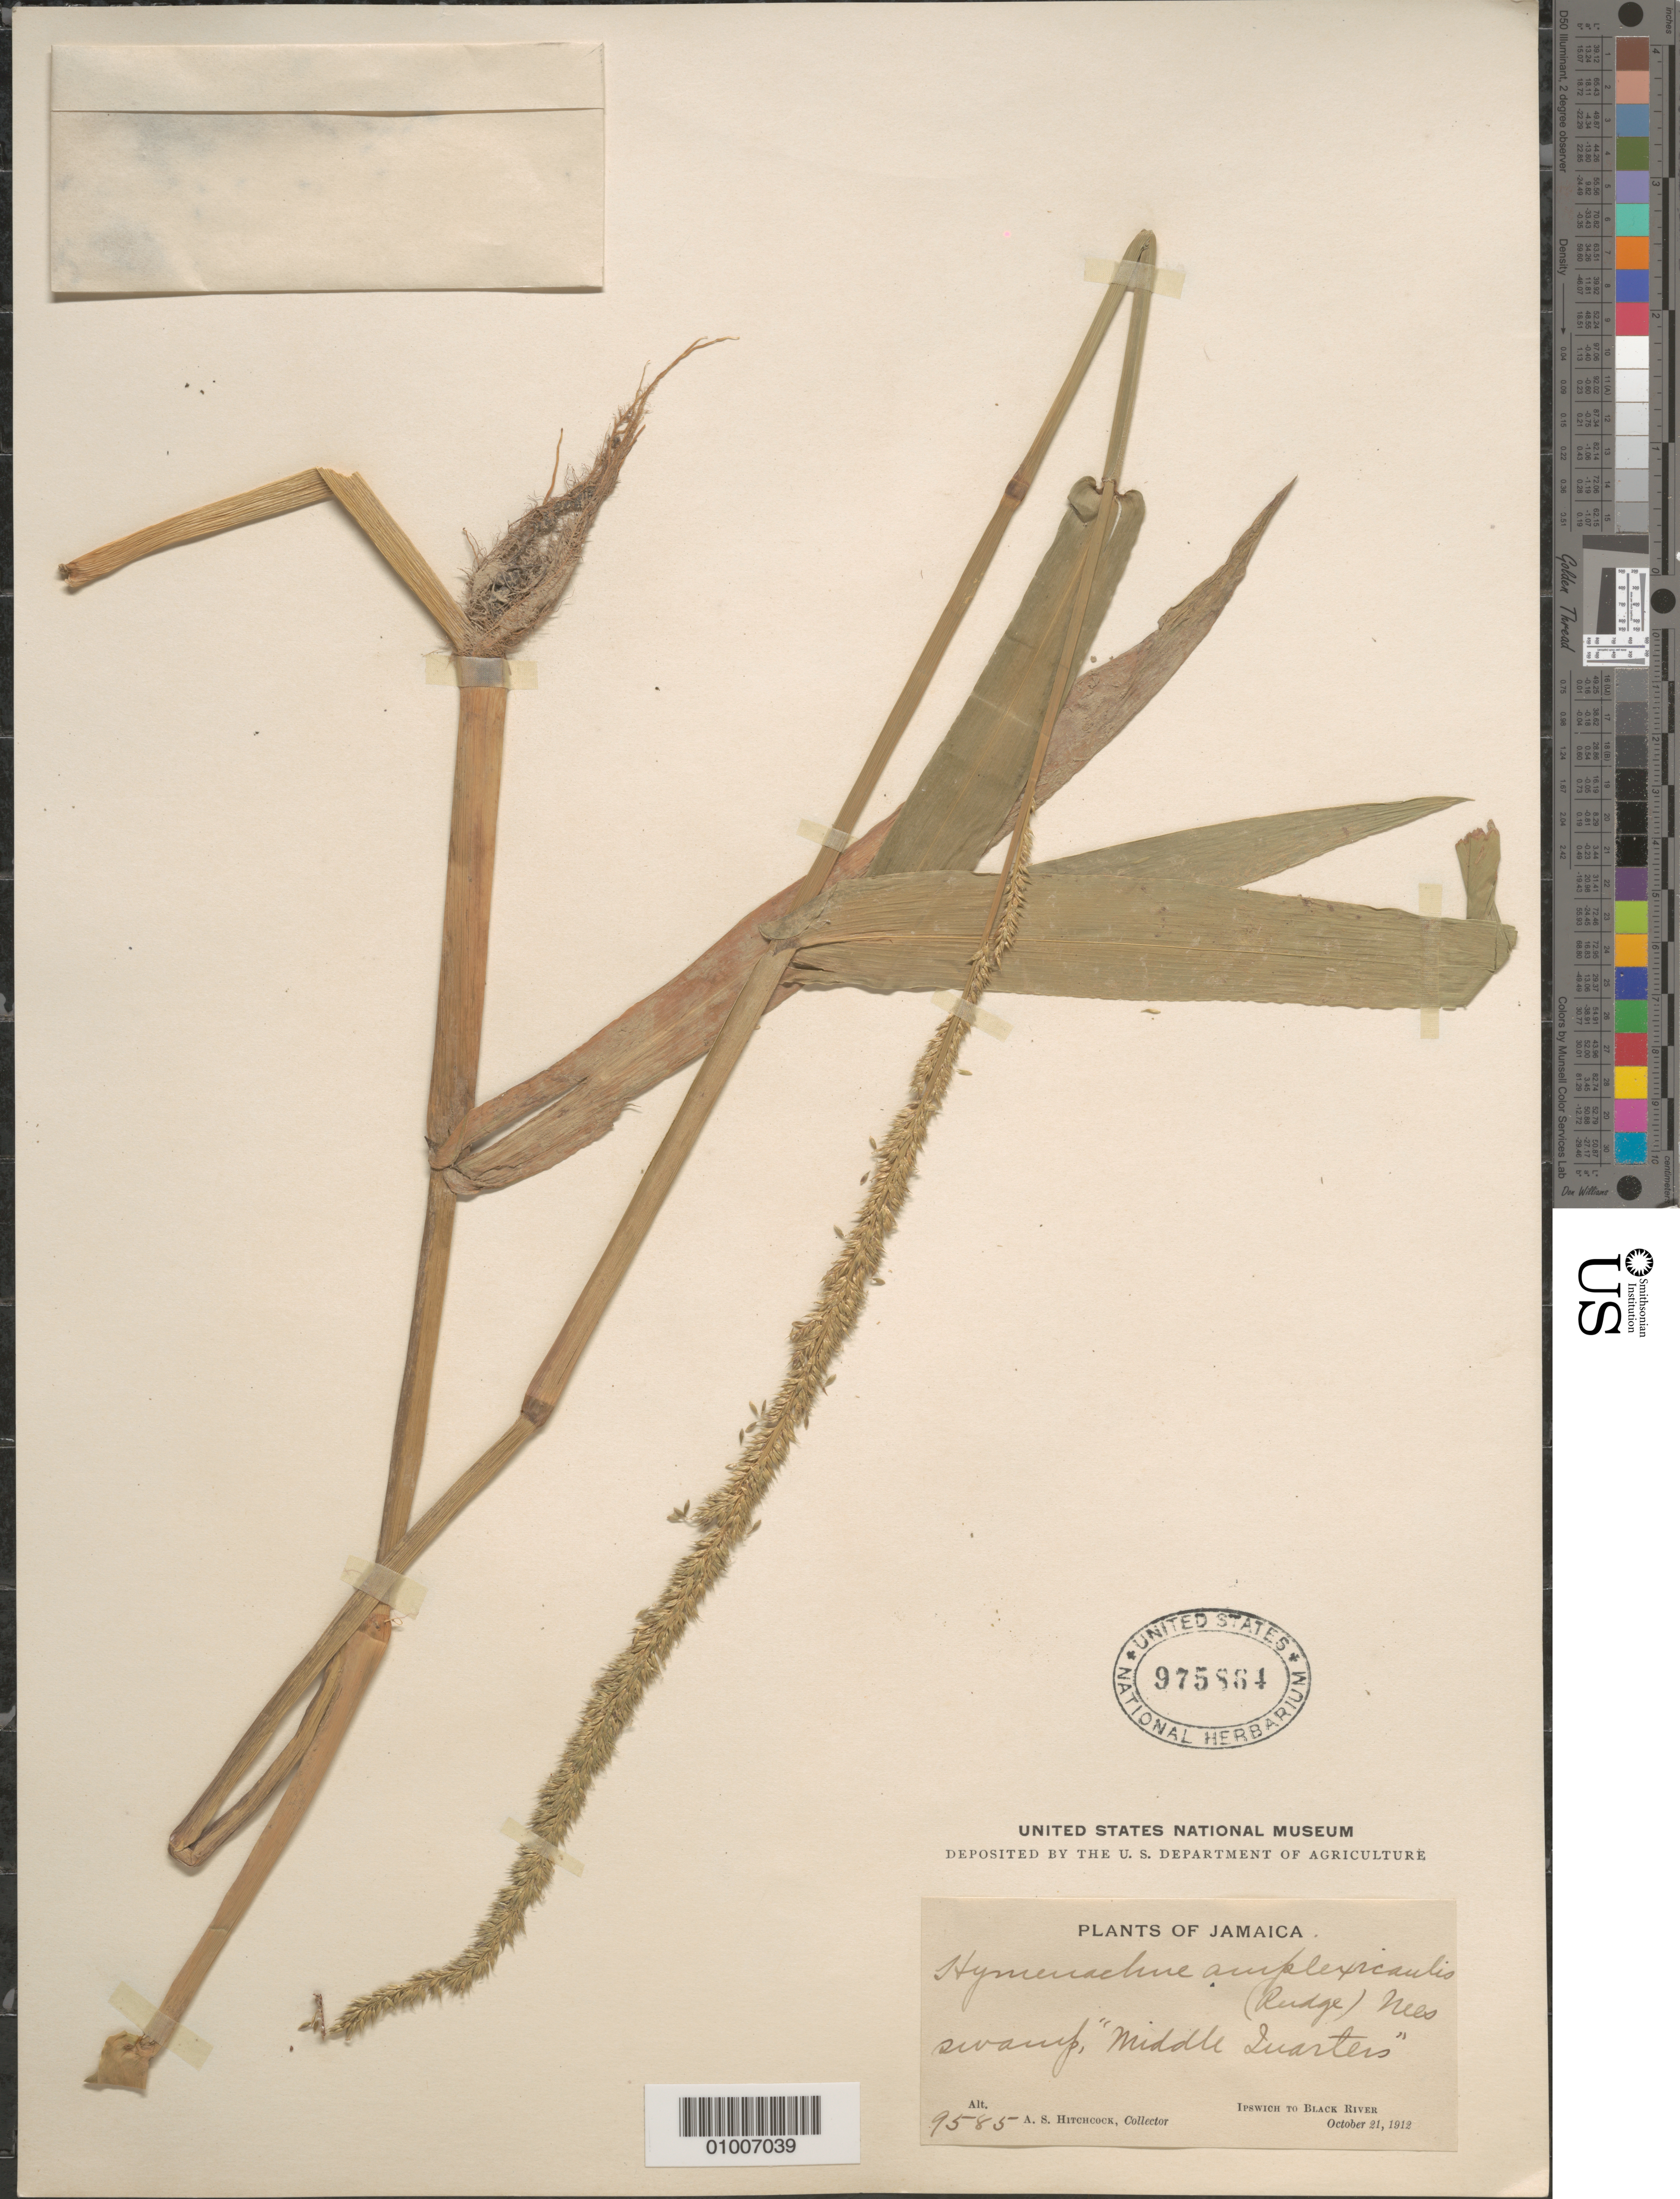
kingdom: Plantae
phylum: Tracheophyta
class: Liliopsida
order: Poales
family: Poaceae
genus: Hymenachne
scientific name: Hymenachne amplexicaulis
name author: (Rudge) Nees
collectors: A. S. Hitchcock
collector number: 9585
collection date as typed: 21 Oct 1912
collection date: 1912-10-21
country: Jamaica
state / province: Saint Elizabeth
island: Jamaica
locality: Ipswich to Black River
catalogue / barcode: US 975884